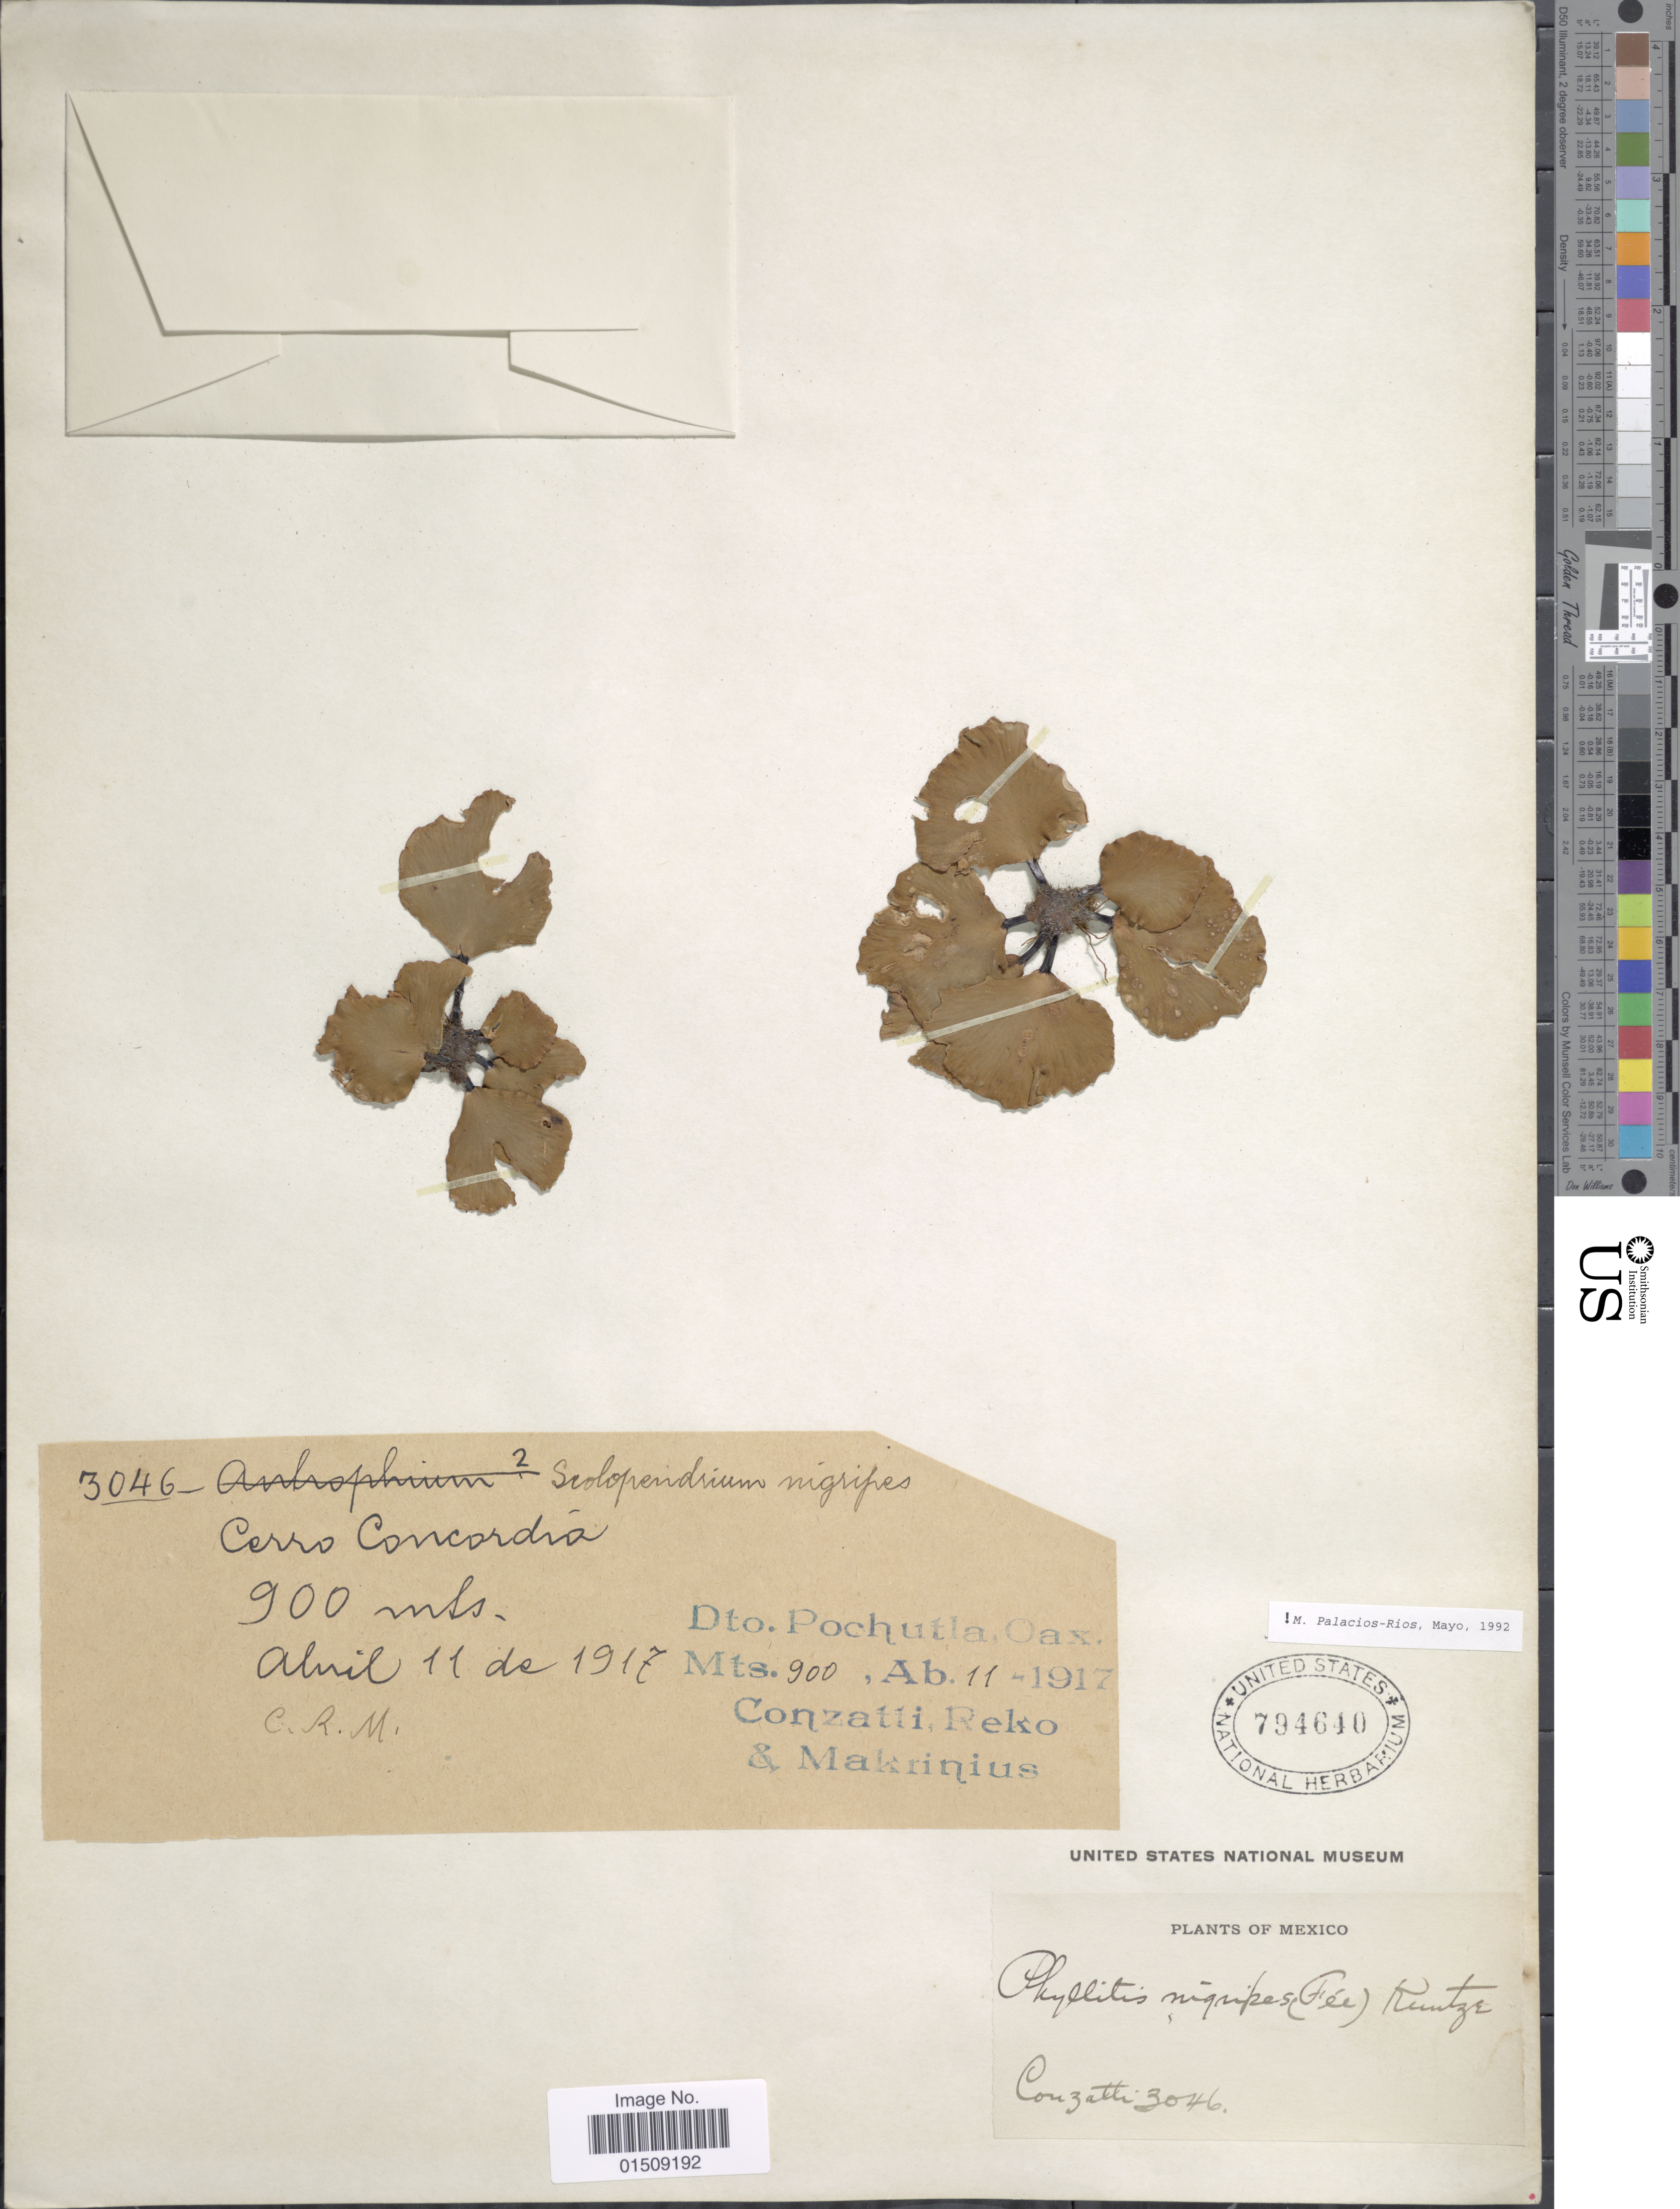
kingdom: Plantae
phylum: Tracheophyta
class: Polypodiopsida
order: Polypodiales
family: Aspleniaceae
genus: Asplenium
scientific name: Asplenium nigripes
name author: (Fée) Hook.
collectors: Conzatti, --, -. Reko & Makrinius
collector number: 3046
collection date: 1917-04-11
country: Mexico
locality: Cerro Concordia, Dto. Pochutla Oax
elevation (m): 900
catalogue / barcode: US 794640